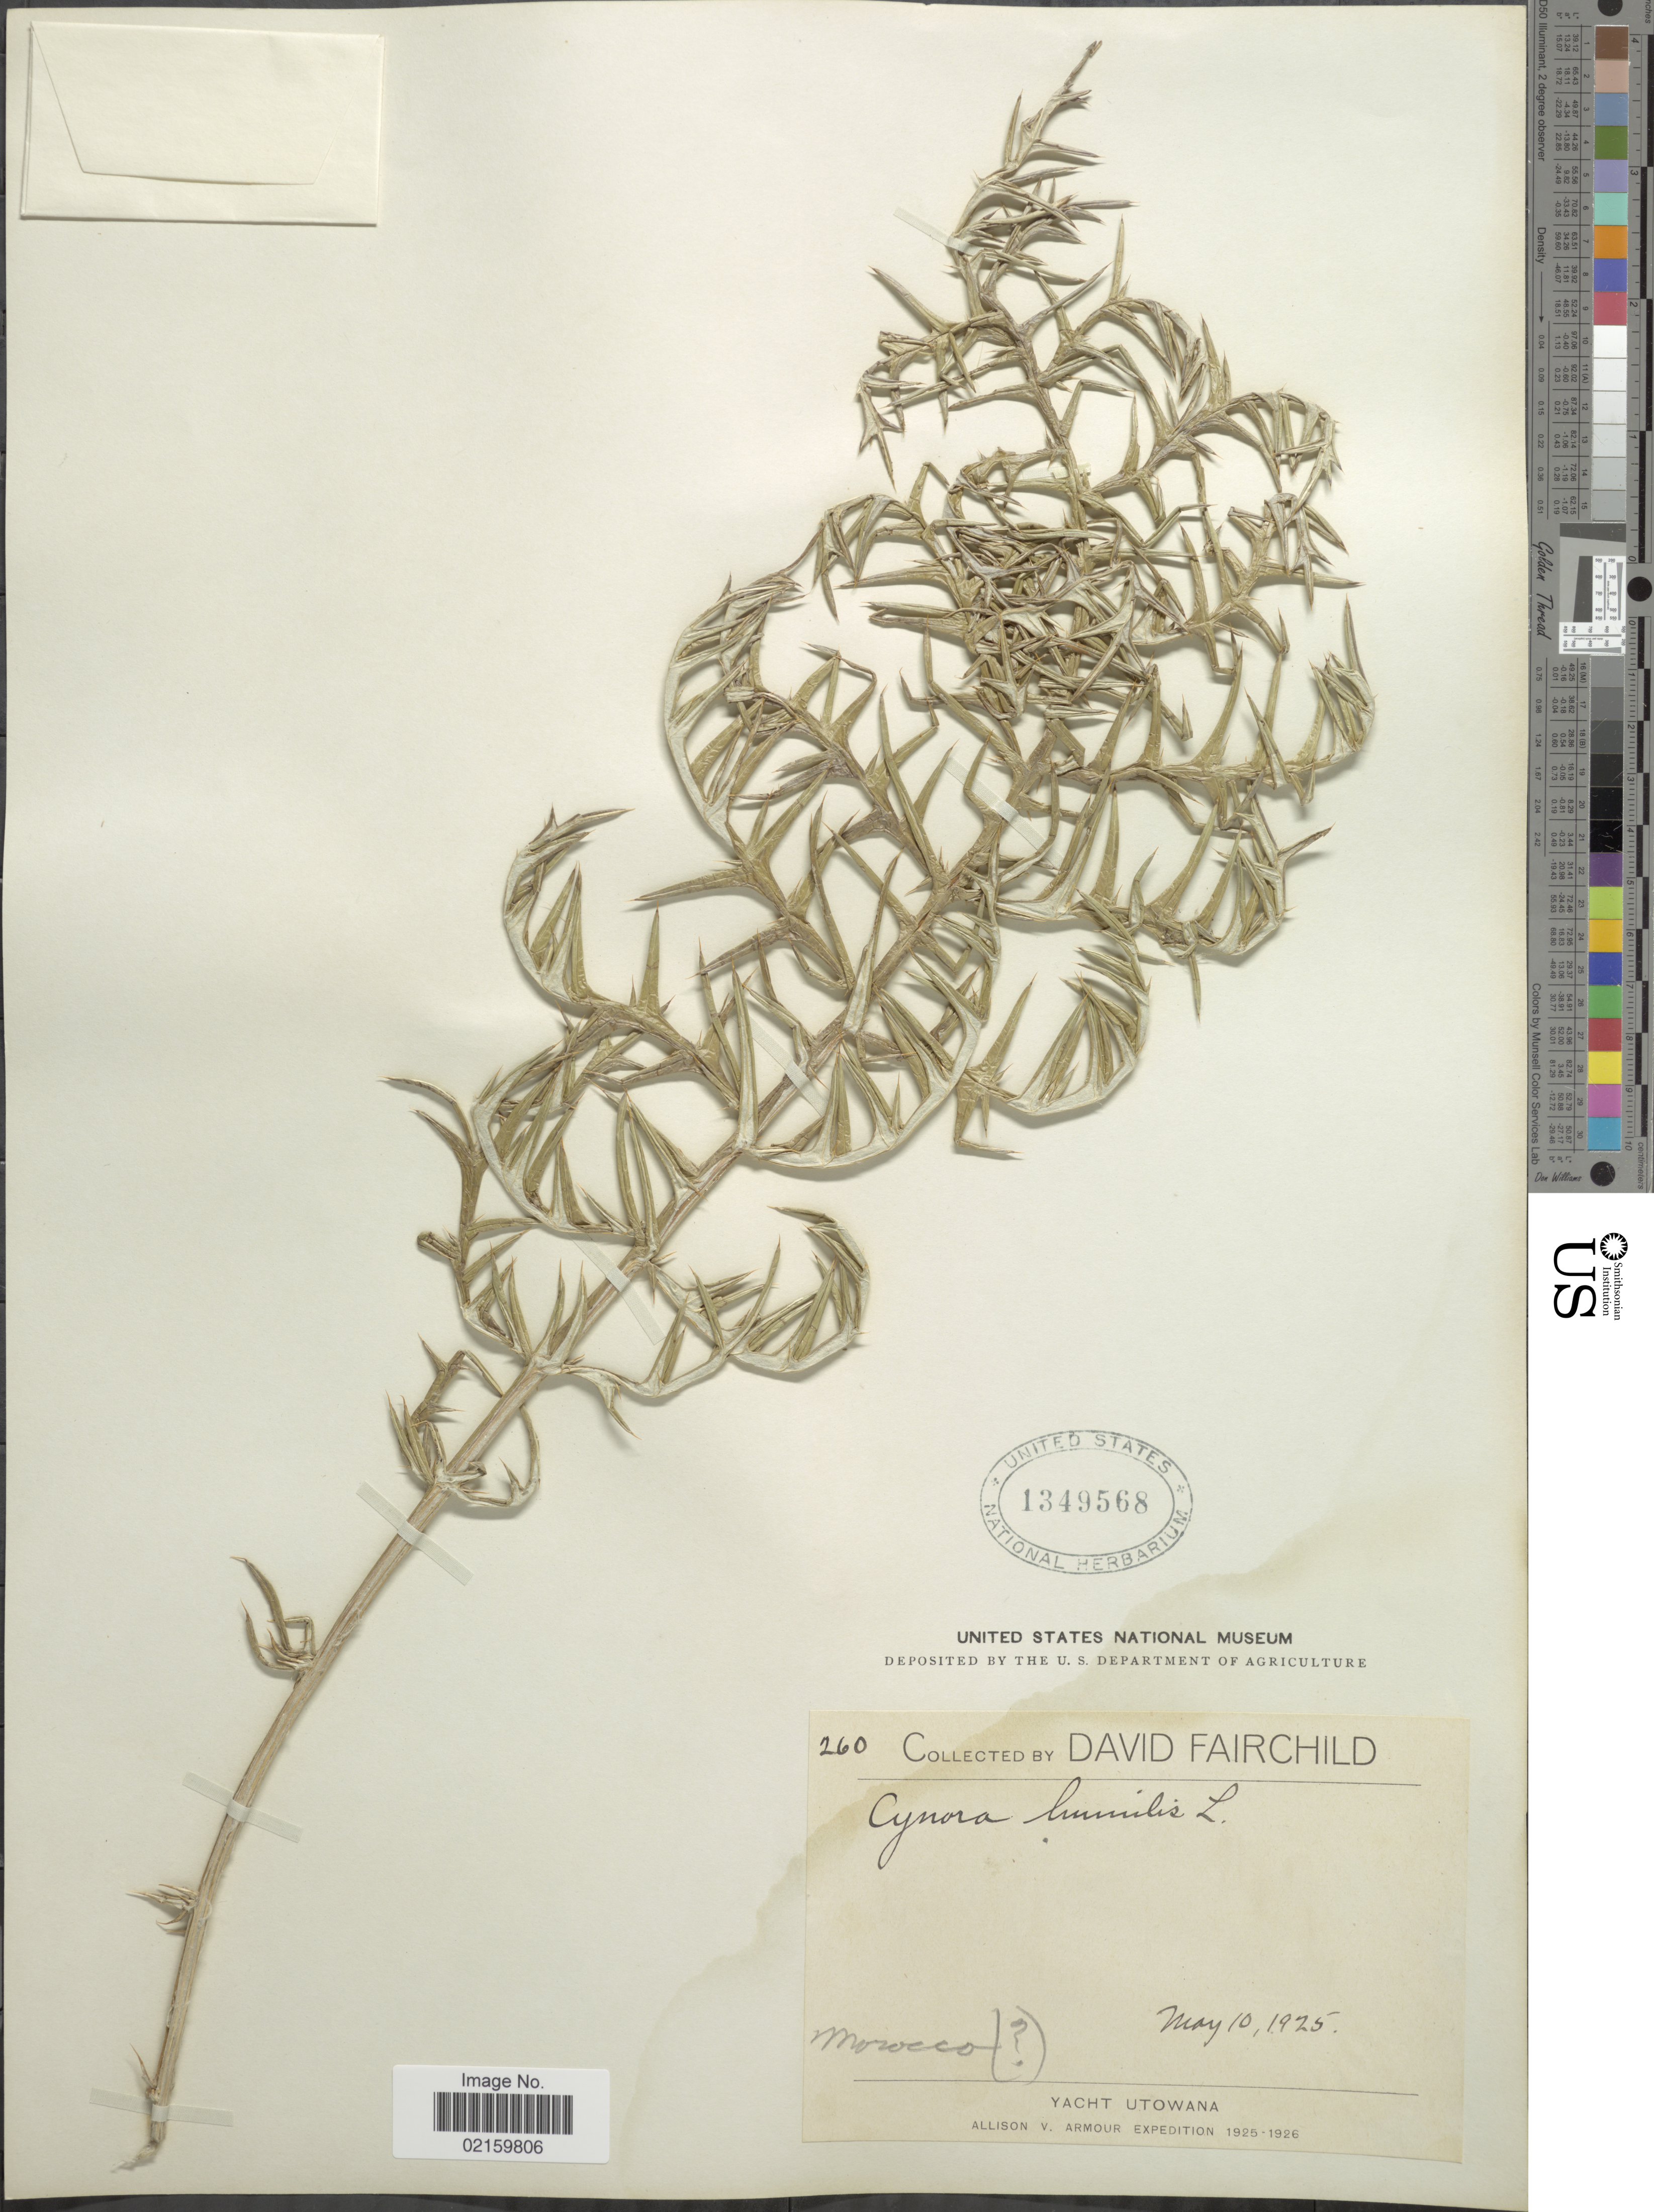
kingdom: Plantae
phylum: Tracheophyta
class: Magnoliopsida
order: Asterales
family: Asteraceae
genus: Cynara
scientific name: Cynara humilis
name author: L.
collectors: D. Fairchild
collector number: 260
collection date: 1925-05-10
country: Morocco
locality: Yacht Utowana. [Note: the Fairchilds were near Pont des Espagnole on the road to Fedhala leaving Casa Blanca. This was an overland trip taken while waiting for yacht Utowana to be ready for a planned 1925-1926 expedition to the Moluccas.]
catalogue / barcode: US 1349568